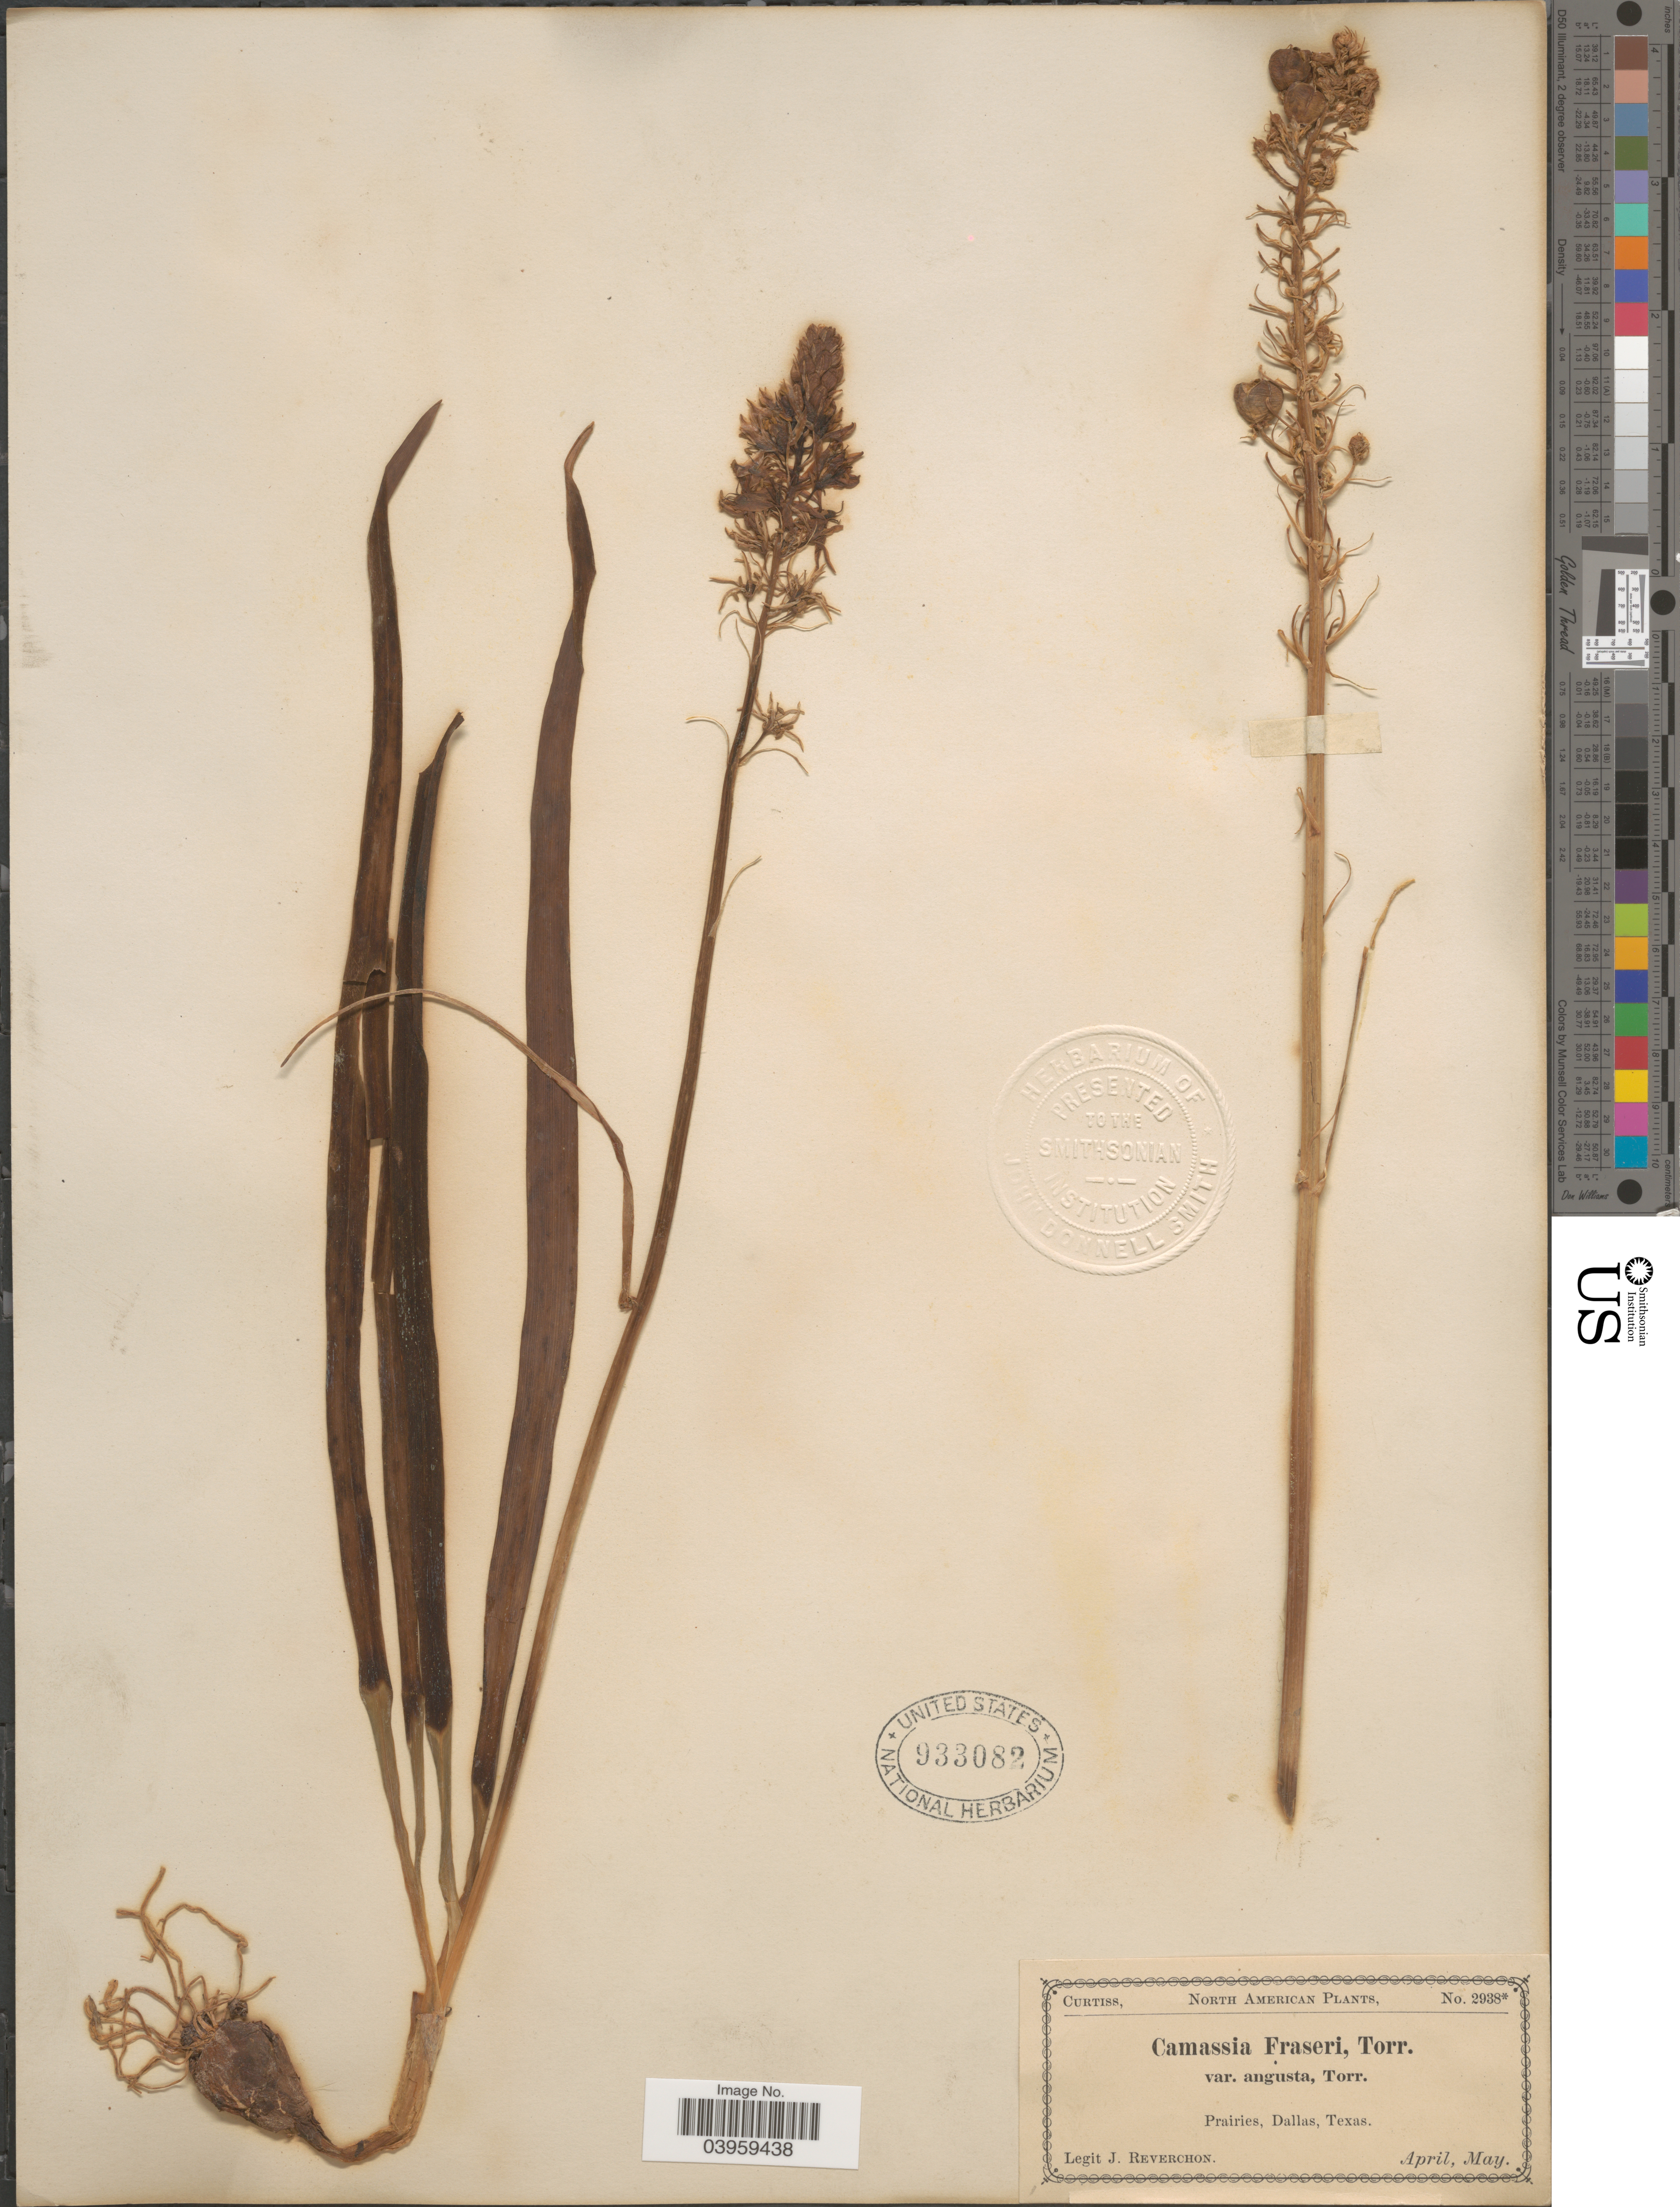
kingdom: Plantae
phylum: Tracheophyta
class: Liliopsida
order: Asparagales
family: Asparagaceae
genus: Camassia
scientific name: Camassia angusta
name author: (Engelm.) Blank.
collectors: J. Reverchon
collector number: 2938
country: United States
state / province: Texas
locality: Prairies, Dallas.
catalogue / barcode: US 933082